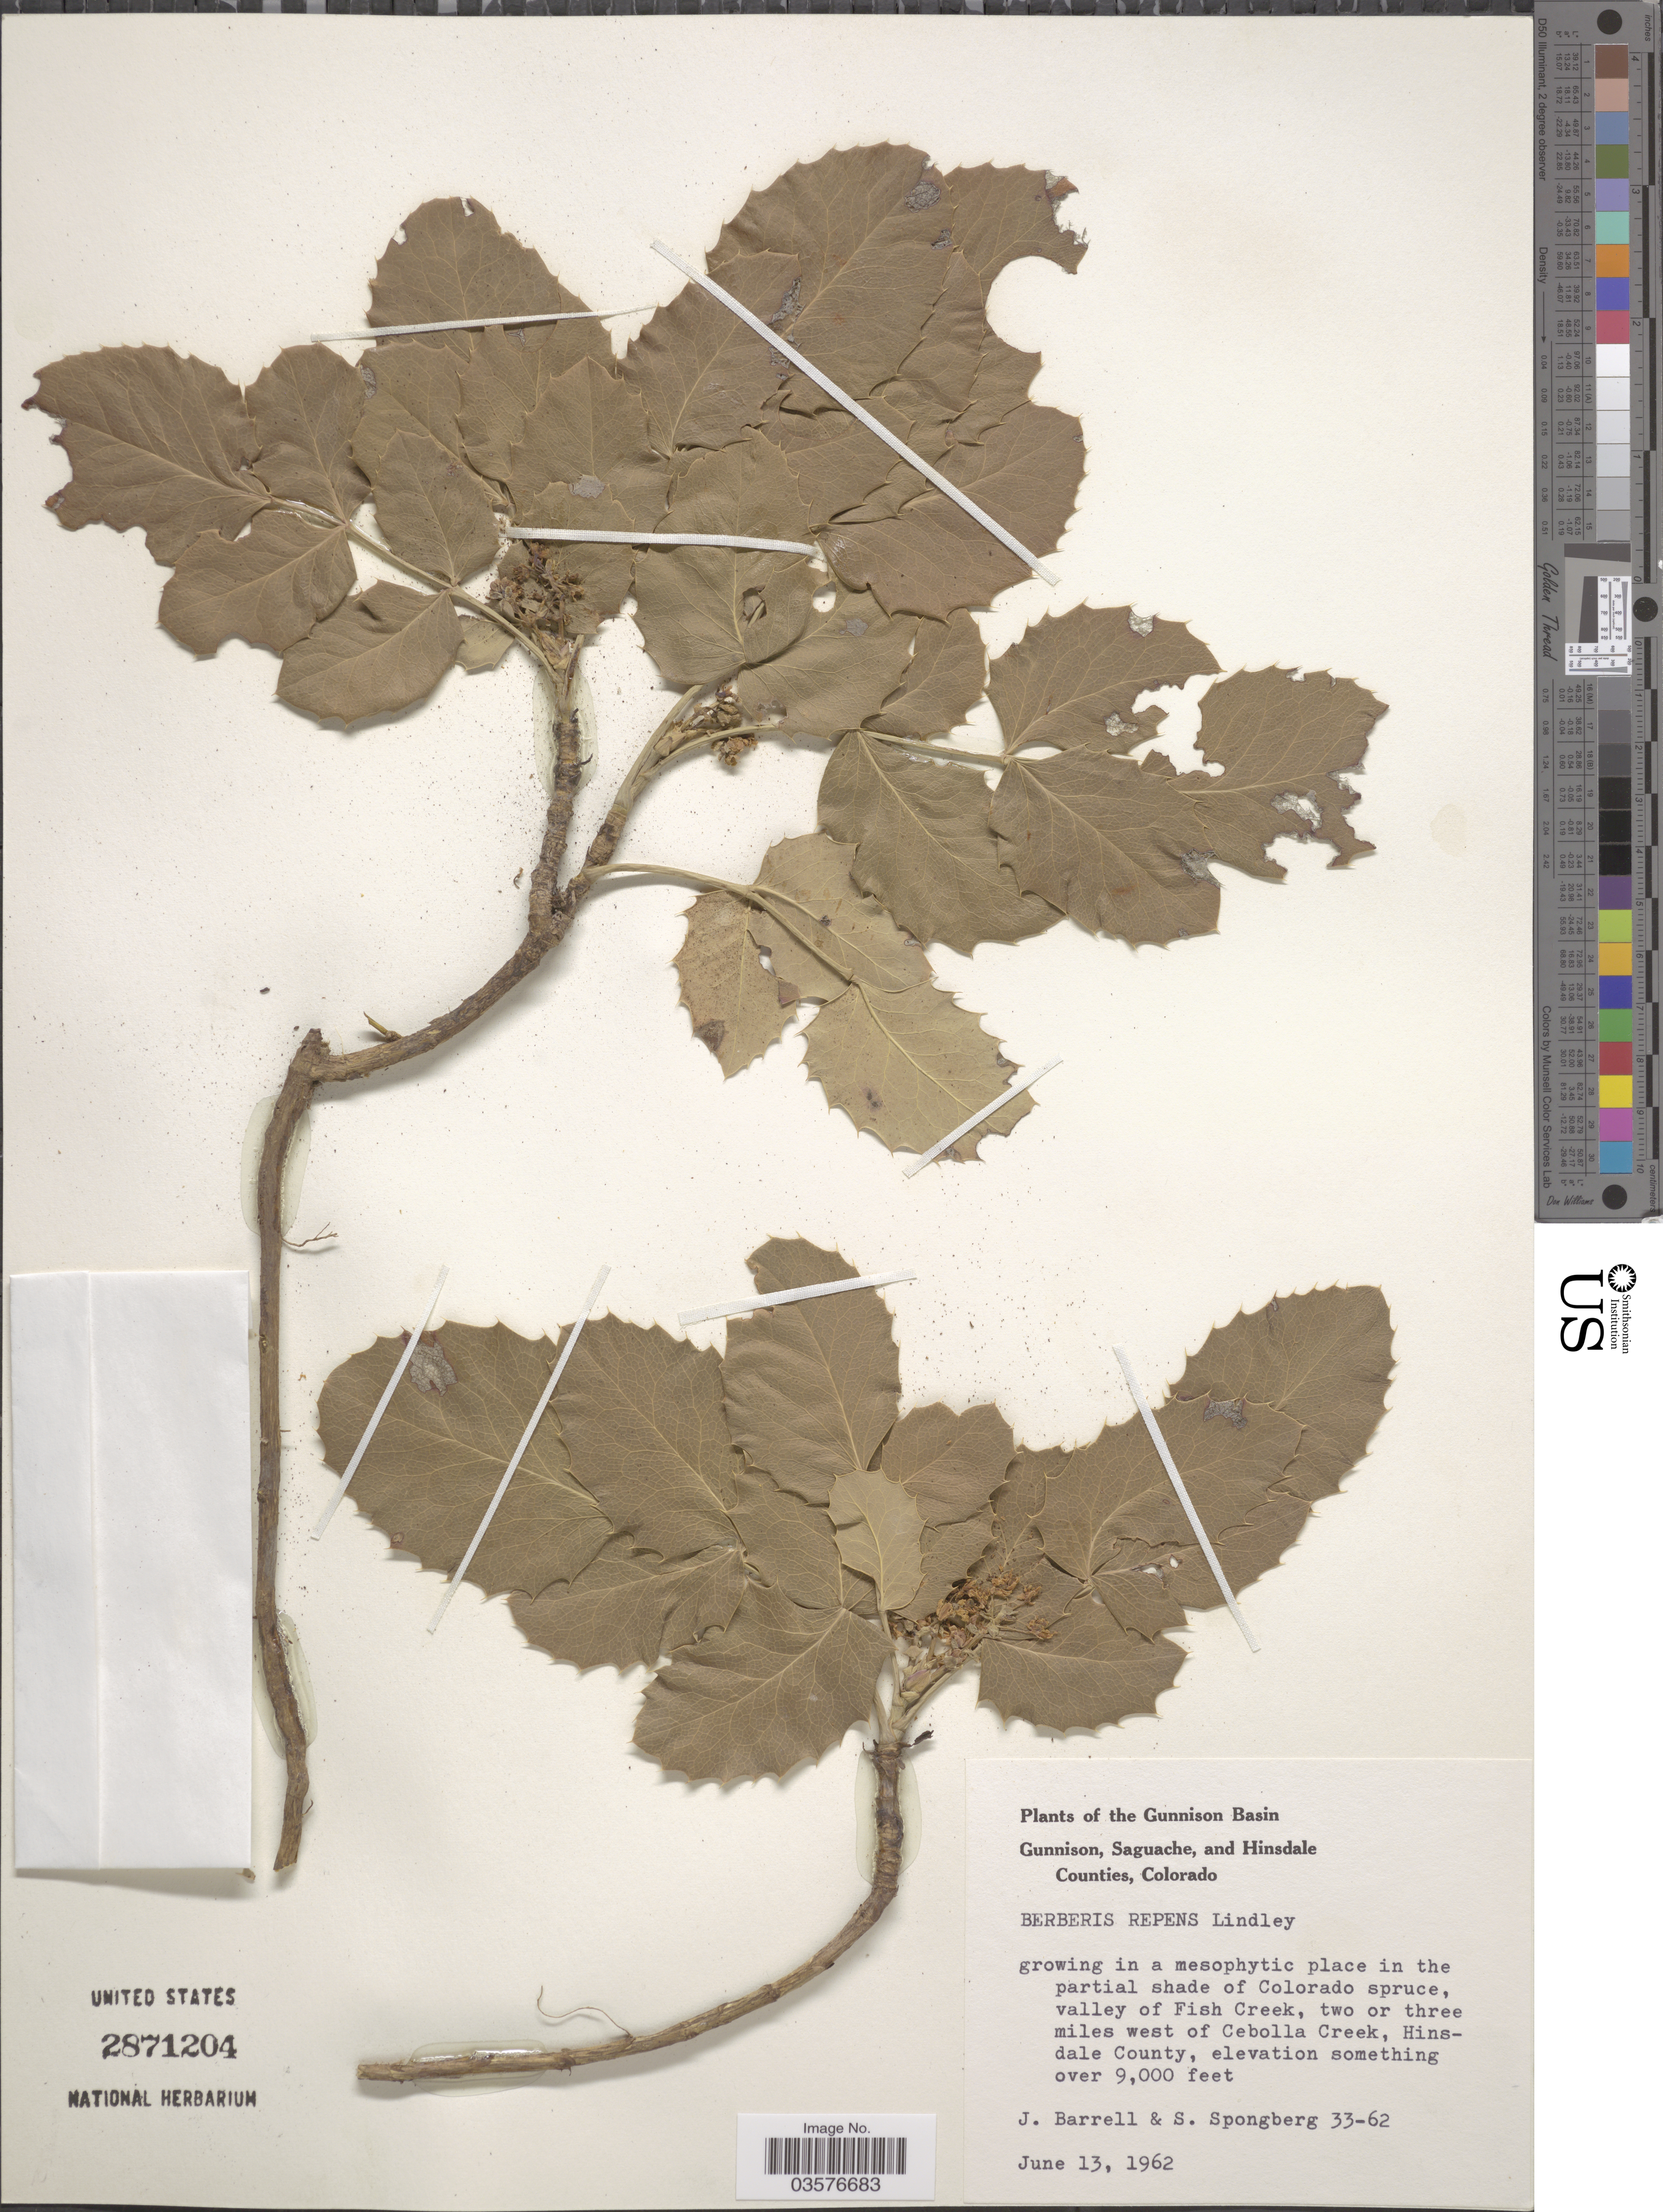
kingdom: Plantae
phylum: Tracheophyta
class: Magnoliopsida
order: Ranunculales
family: Berberidaceae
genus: Mahonia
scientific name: Mahonia repens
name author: (Lindl.) G. Don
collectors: J. Barrell & S. A.Spongberg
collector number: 33-62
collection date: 1962-06-13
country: United States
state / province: Colorado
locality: The Gunnison Basin. In the partial shade of Colorado spruce, valley of Fish Creek, two or three miles west of Cebolla Creek, Hinsdale County.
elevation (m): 2743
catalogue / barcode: US 2871204